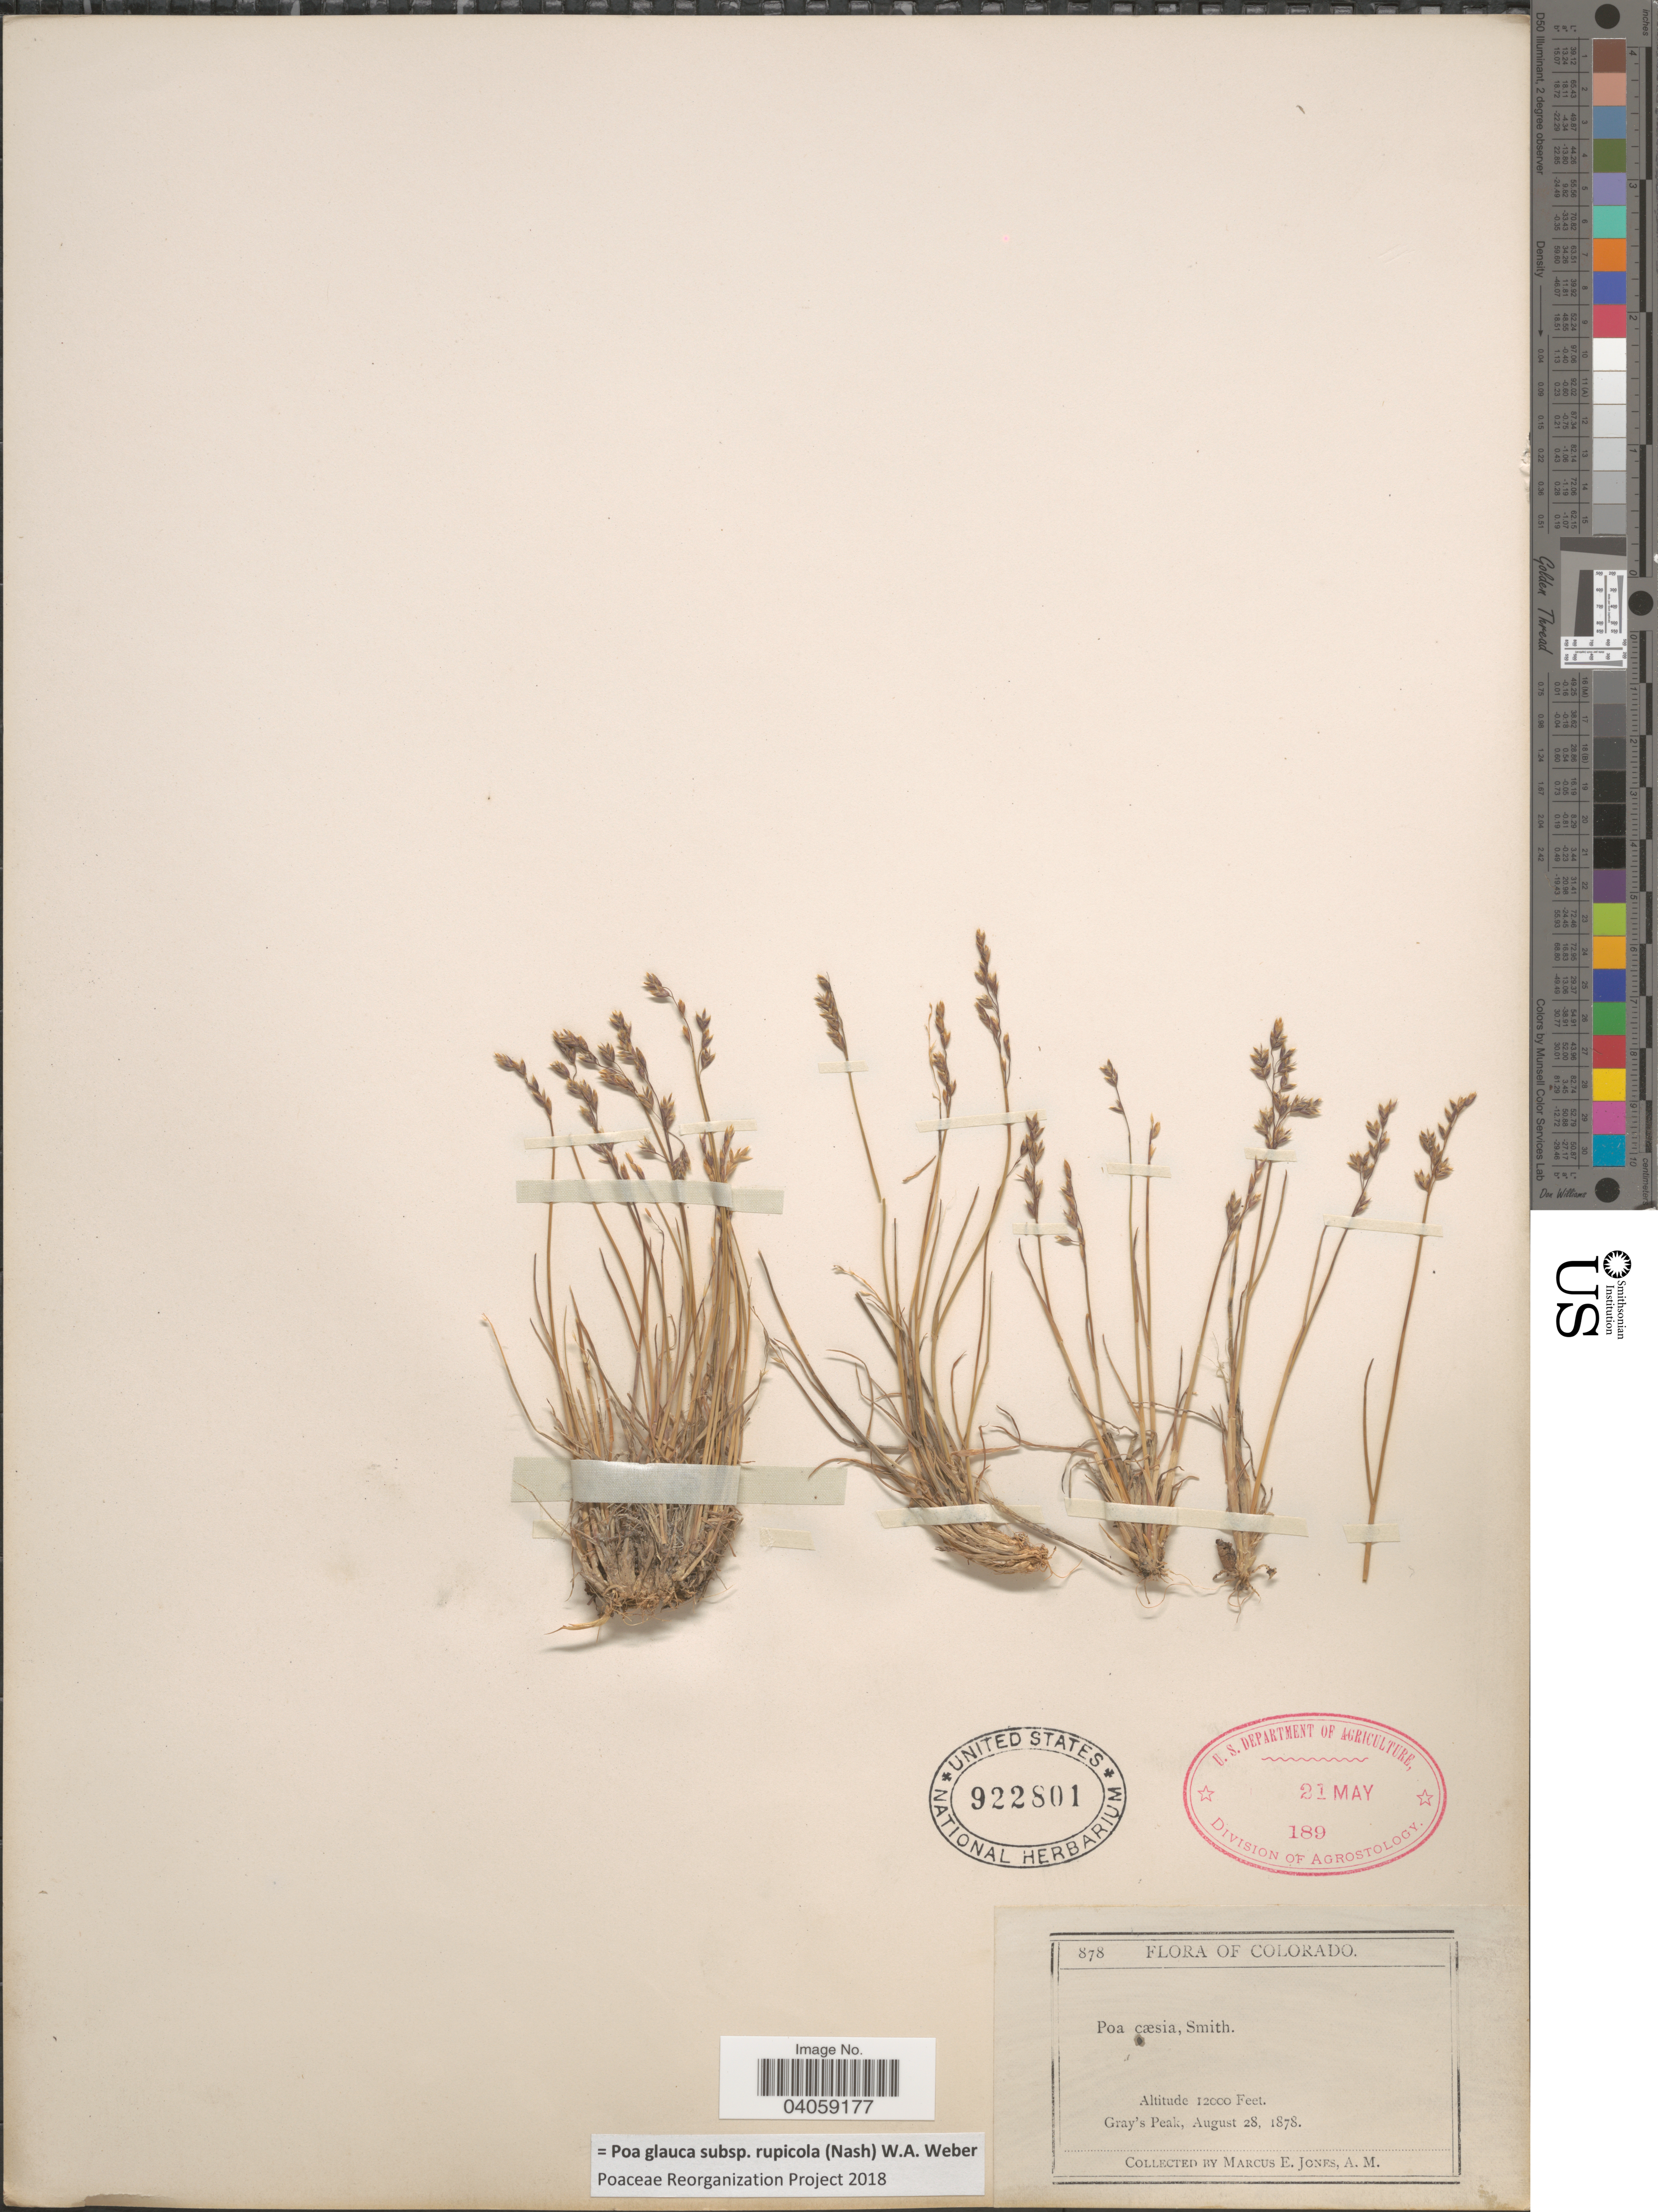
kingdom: Plantae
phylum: Tracheophyta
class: Liliopsida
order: Poales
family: Poaceae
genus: Poa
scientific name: Poa glauca subsp. rupicola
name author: (Nash) W.A. Weber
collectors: M. E. Jones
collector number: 787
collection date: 1878-08-28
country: United States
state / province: Colorado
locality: Gray's Peak.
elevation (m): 3658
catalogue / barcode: US 922801